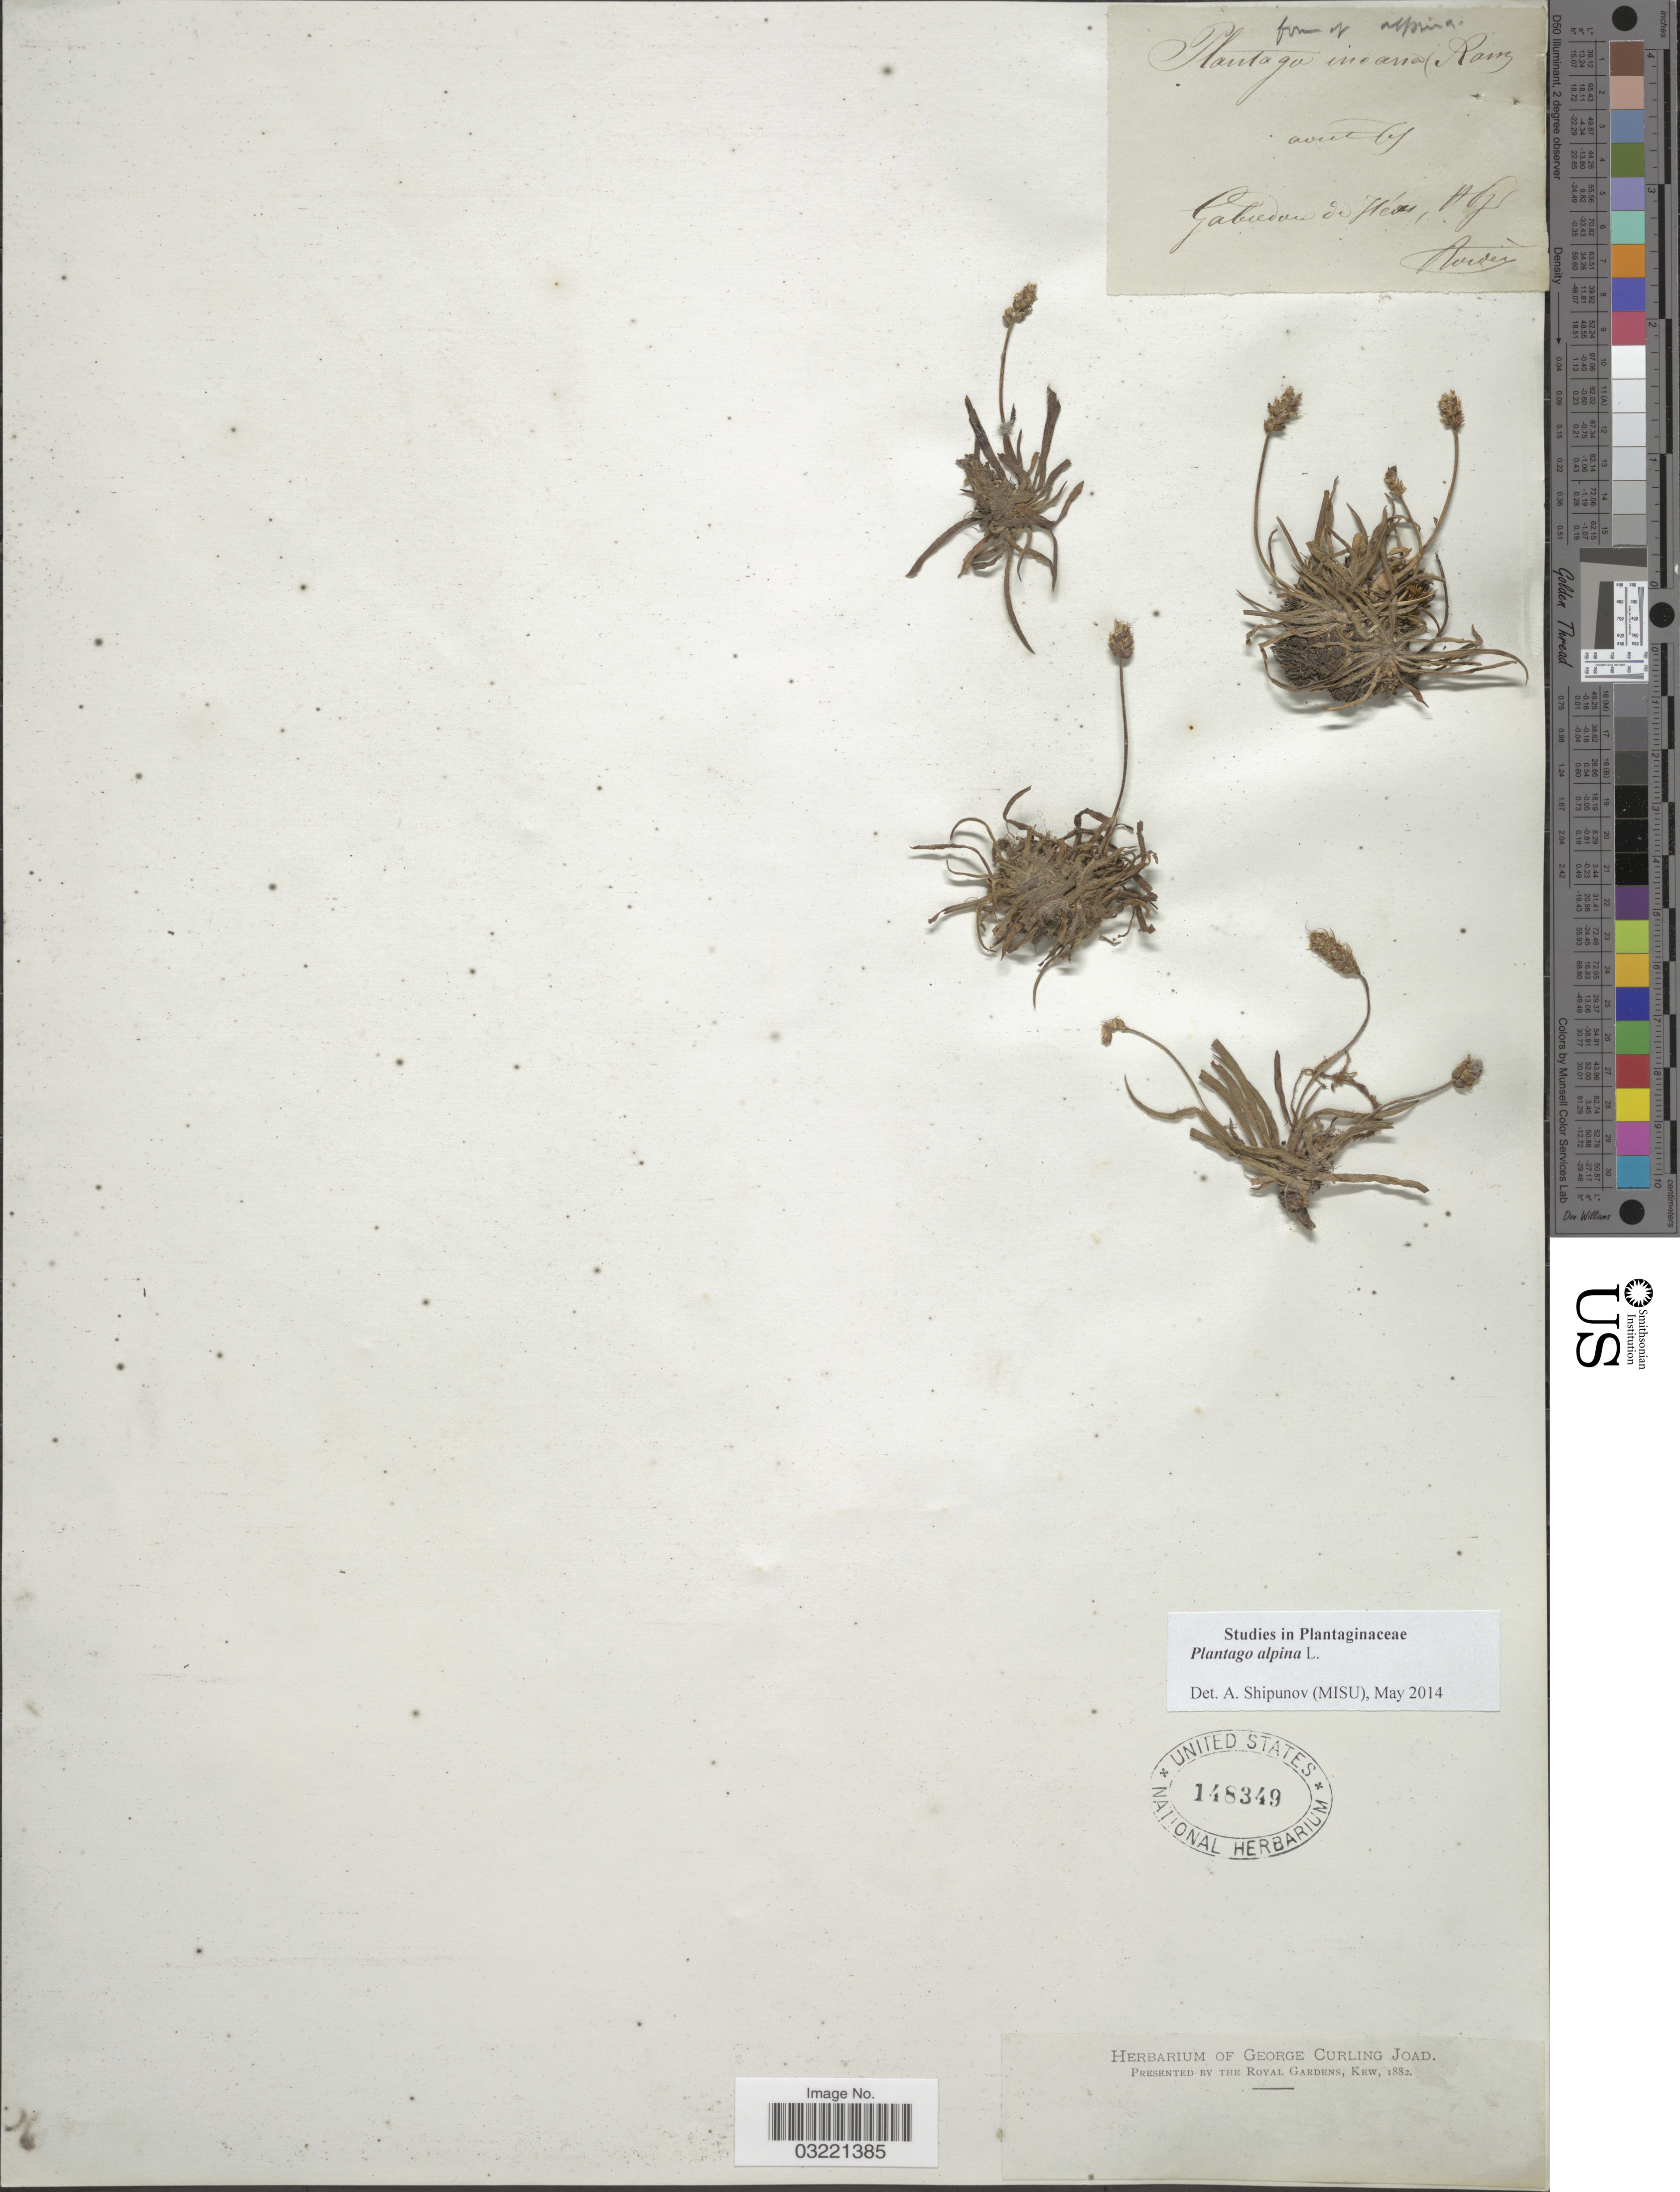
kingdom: Plantae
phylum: Tracheophyta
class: Magnoliopsida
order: Lamiales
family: Plantaginaceae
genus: Plantago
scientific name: Plantago alpina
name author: L.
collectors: ex herb. George Curling Joad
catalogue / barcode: US 148349